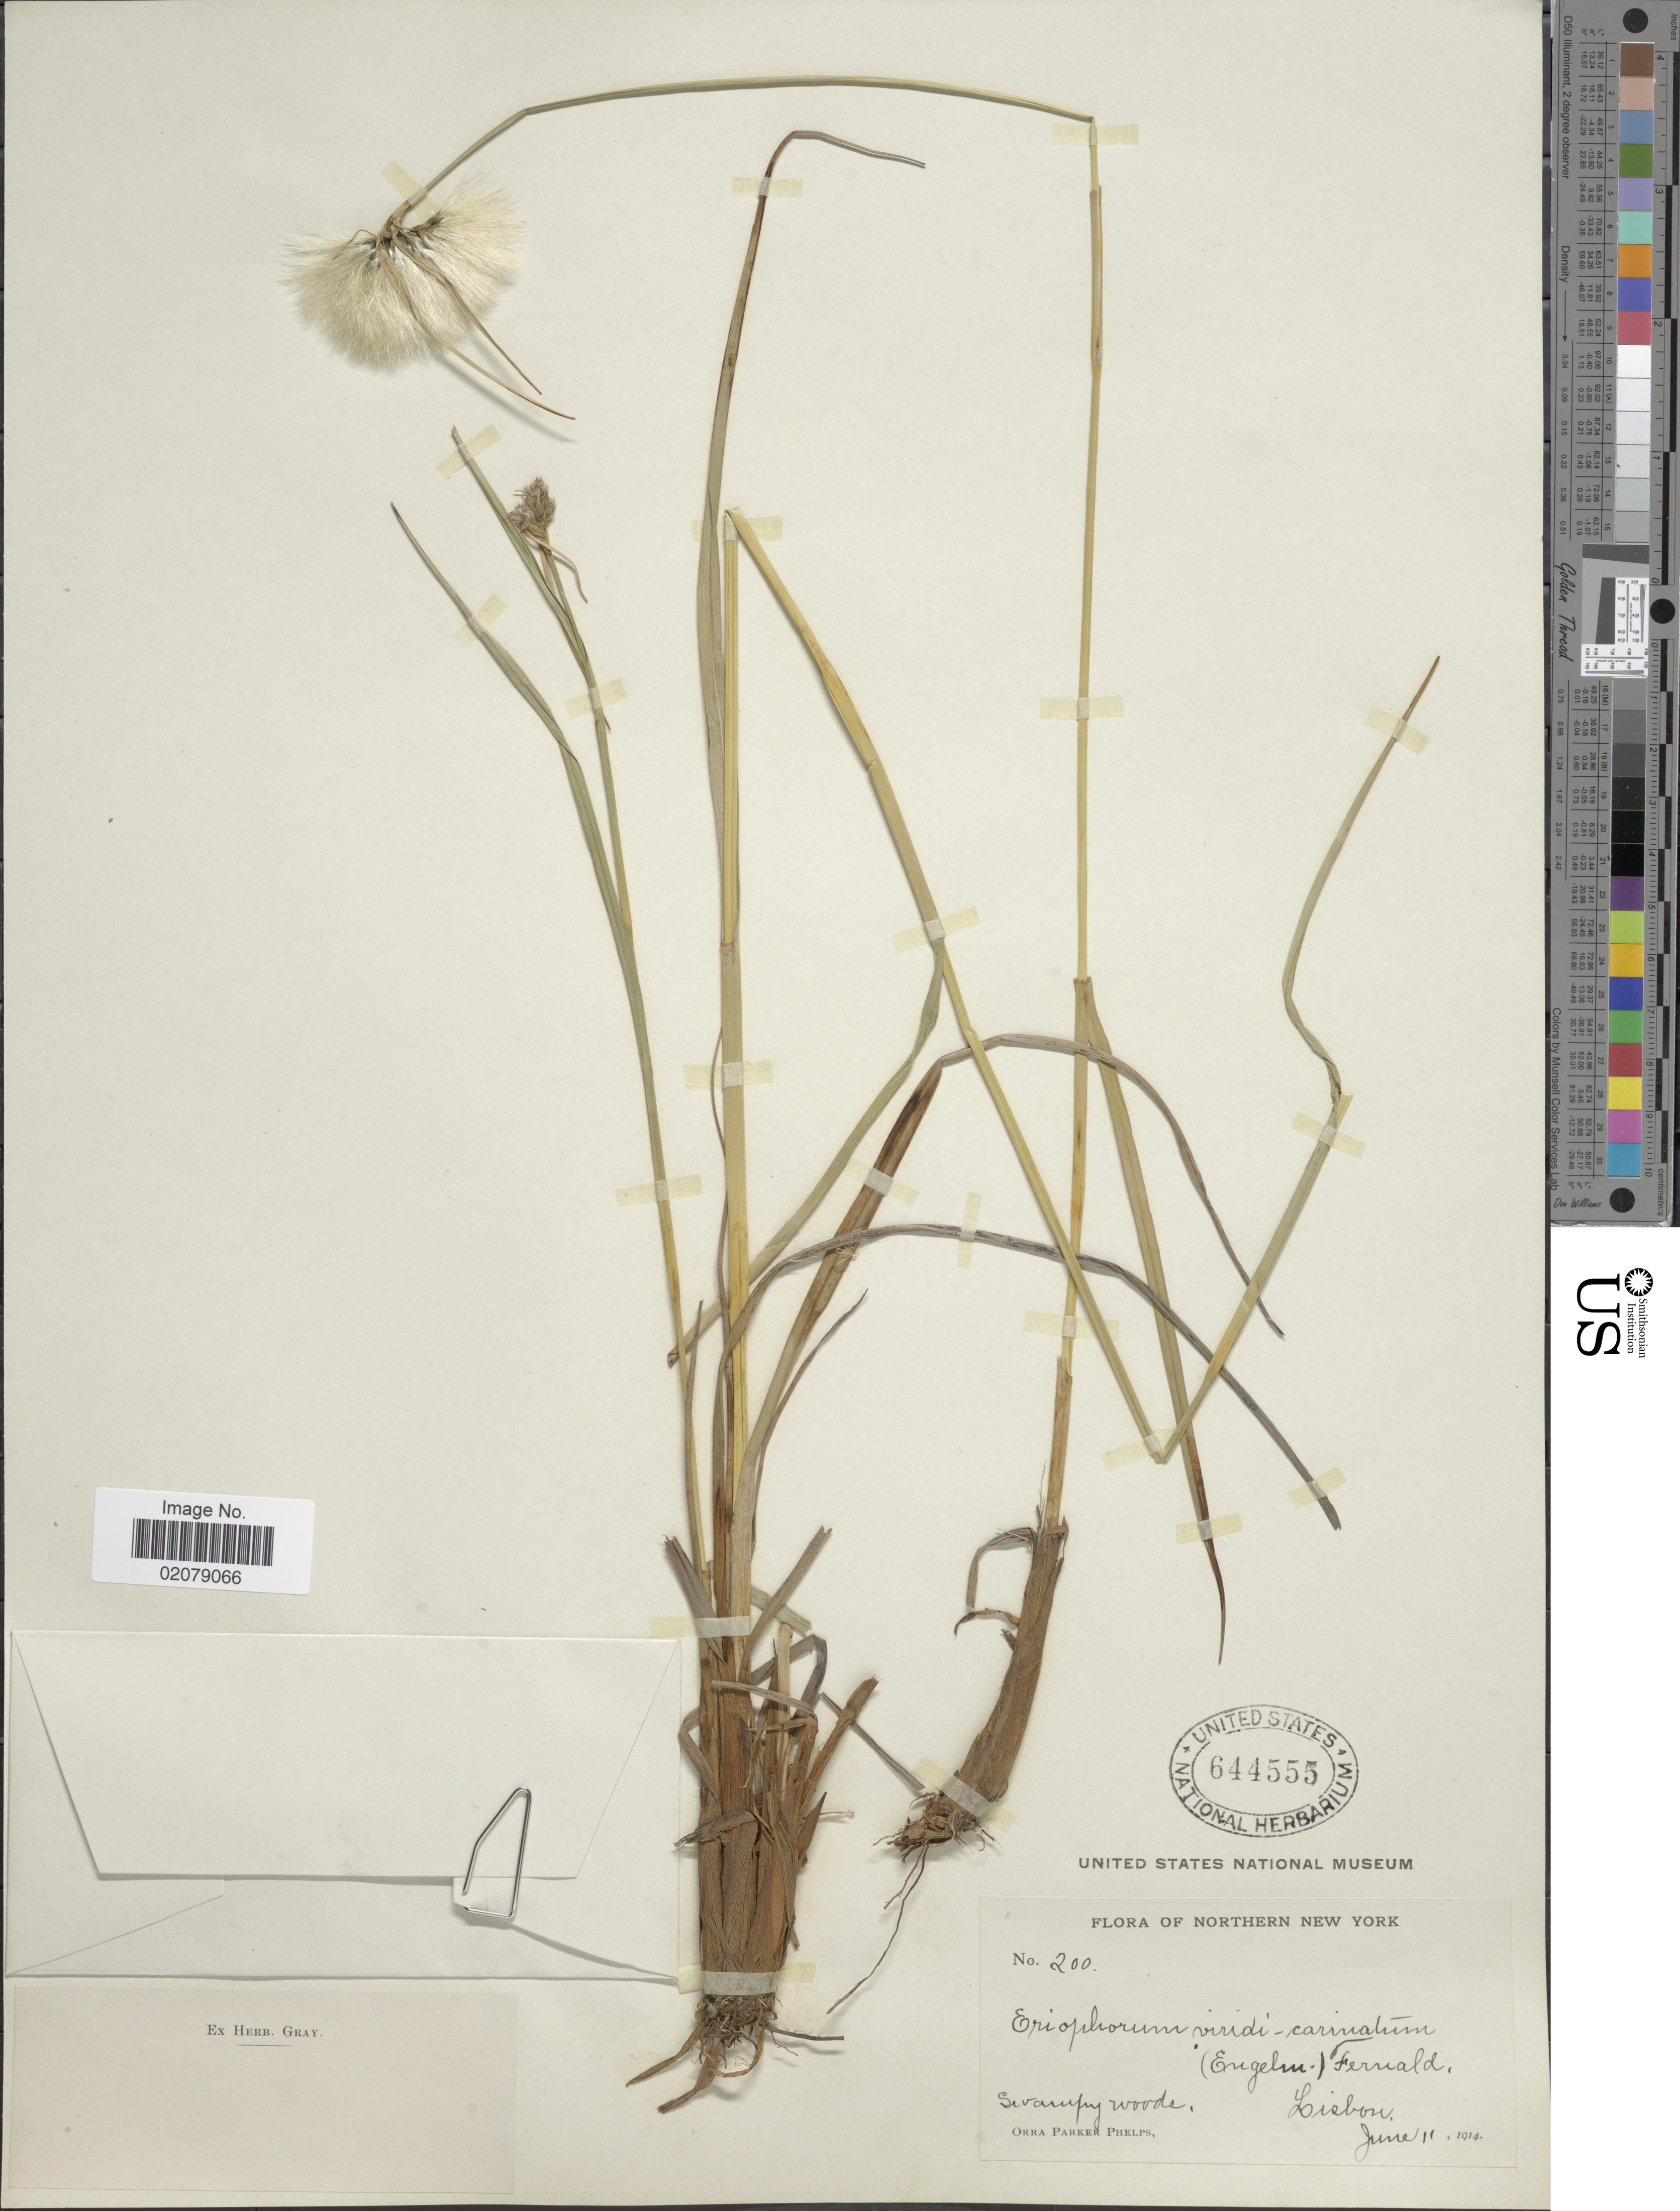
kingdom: Plantae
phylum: Tracheophyta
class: Liliopsida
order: Poales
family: Cyperaceae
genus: Eriophorum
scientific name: Eriophorum viridicarinatum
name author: (Englem.) Fernald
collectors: O. P. Phelps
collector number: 200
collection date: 1914-06-11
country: United States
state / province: New York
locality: Northern New York, Lisbon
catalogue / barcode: US 644555